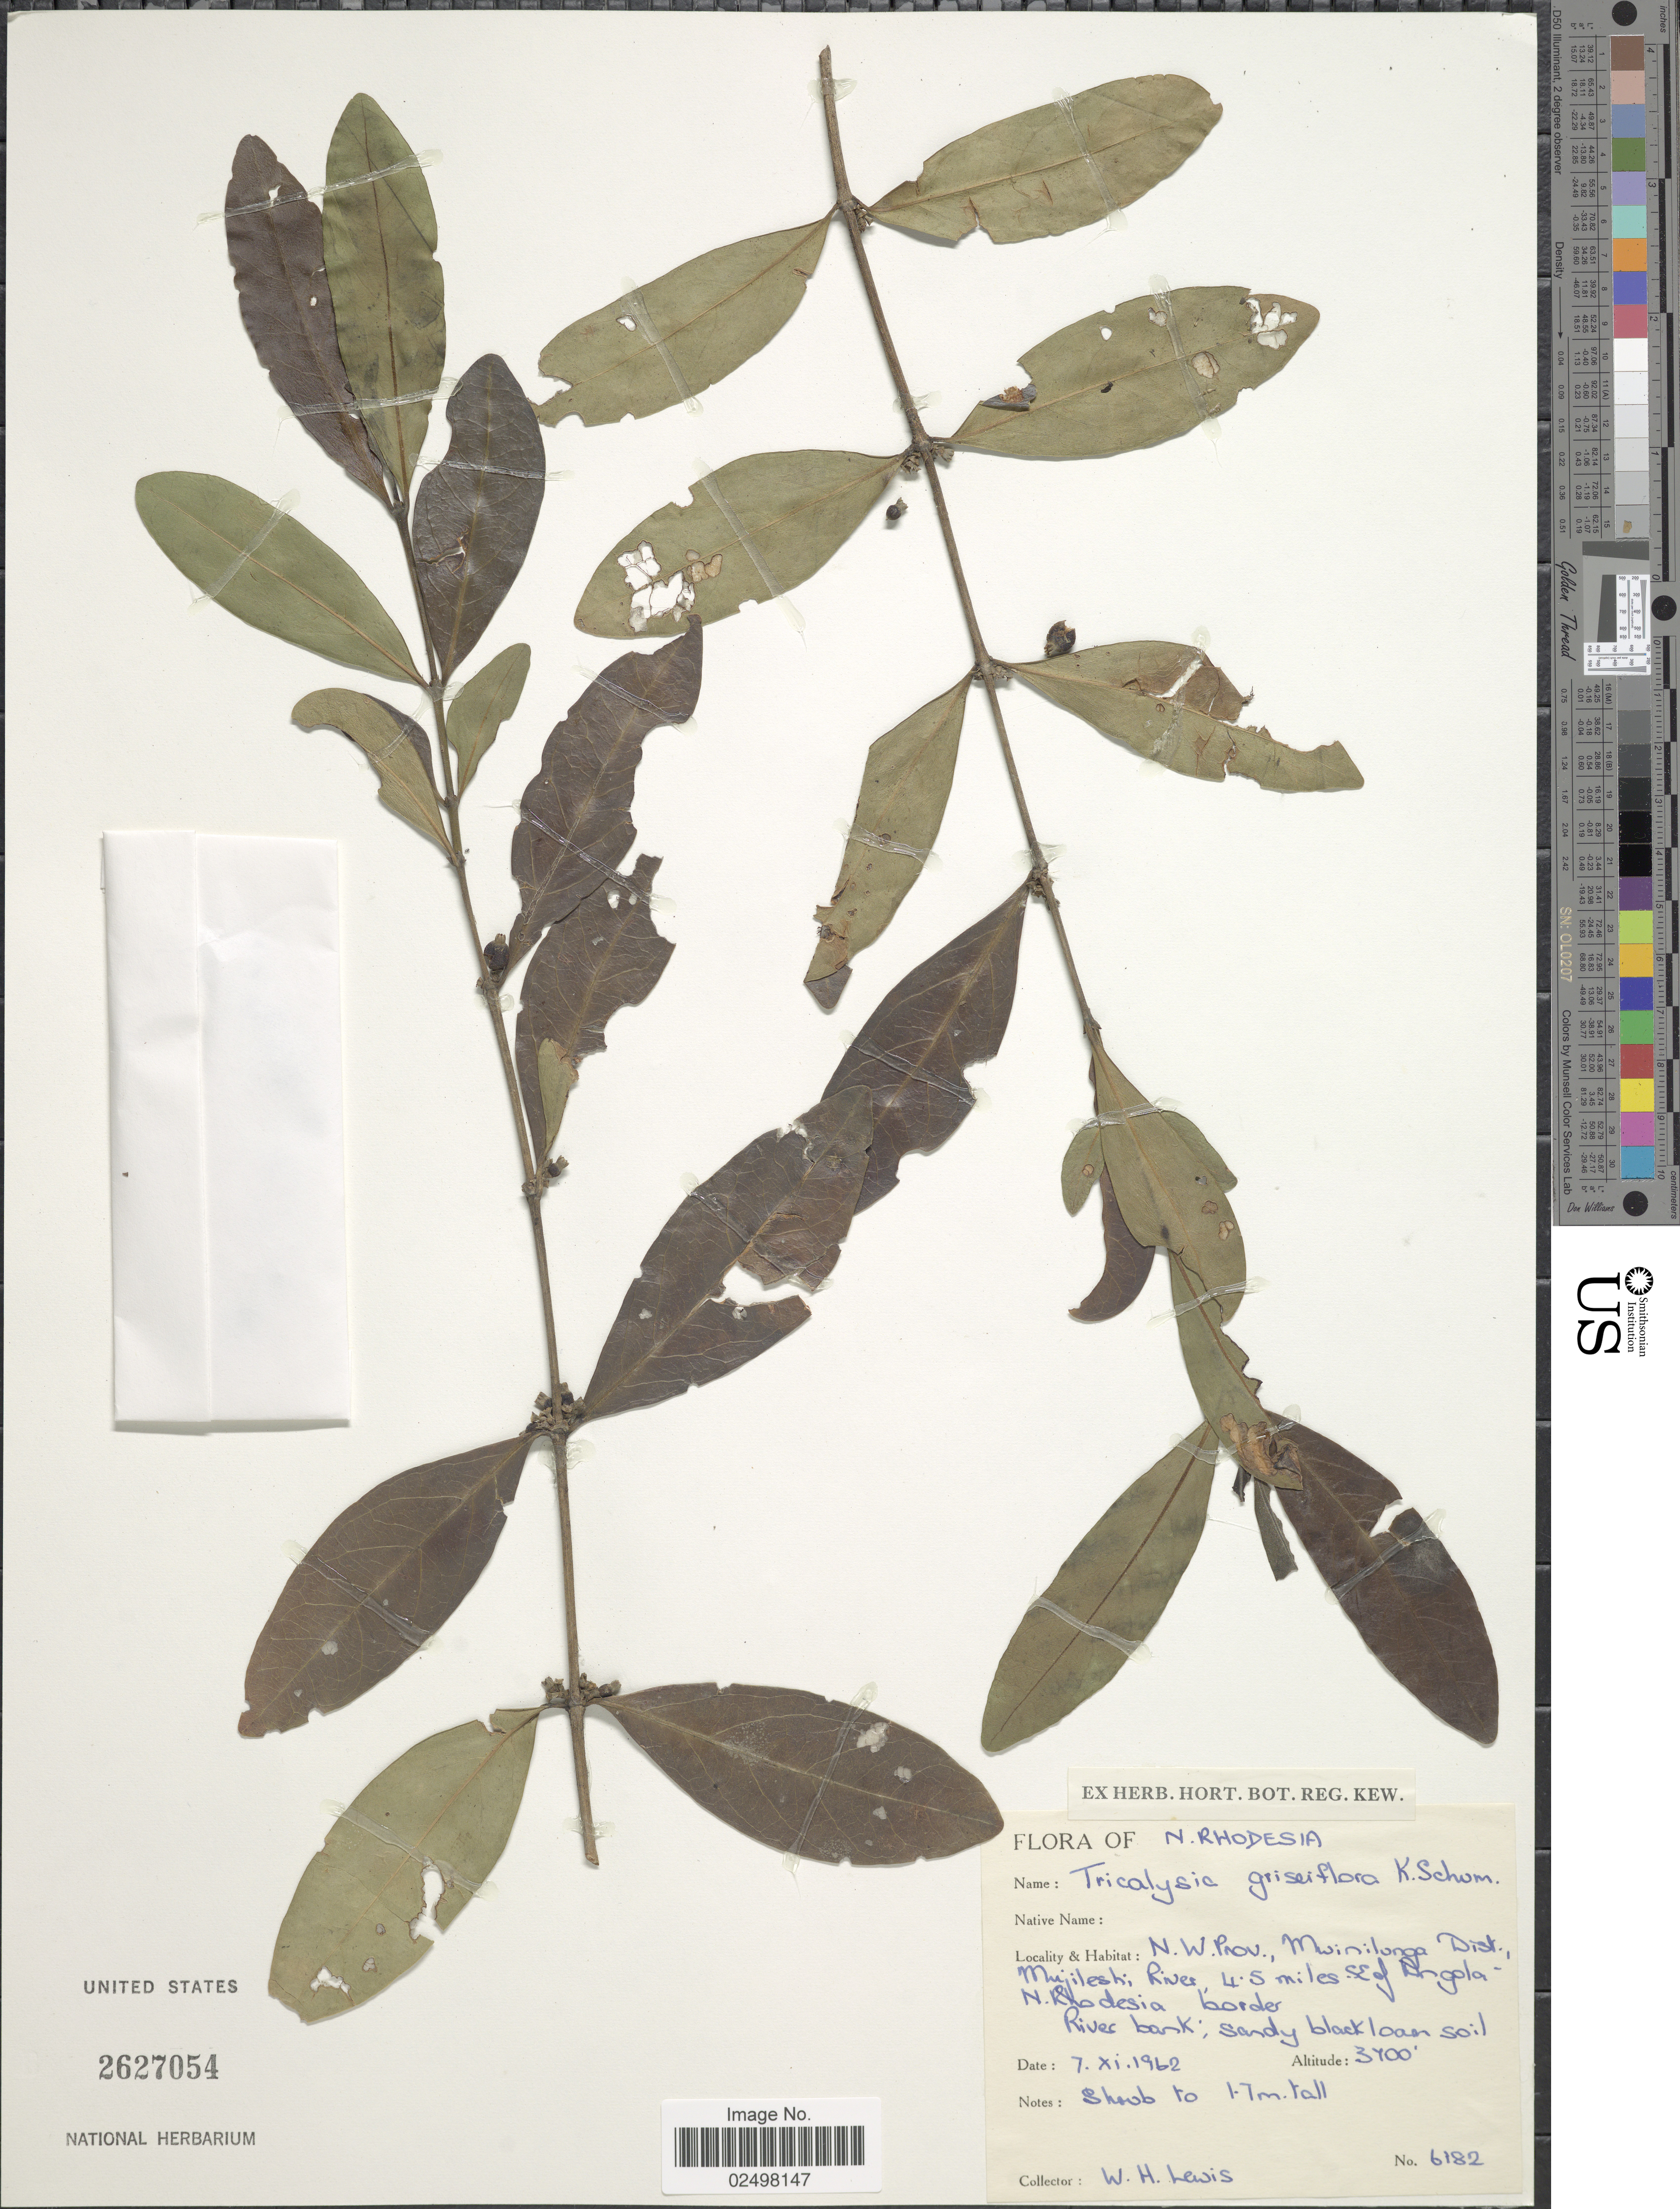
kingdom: Plantae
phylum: Tracheophyta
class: Magnoliopsida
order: Gentianales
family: Rubiaceae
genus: Tricalysia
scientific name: Tricalysia griseiflora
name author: K. Schum.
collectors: W. H. Lewis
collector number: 6182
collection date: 1962-11-07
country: Zambia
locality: N. Rhodesia, N.W. Prov., Mwinilonga Dist., Mujilesh; River, 5-5 miles SE of Angola, N.Rhodesia border; River bank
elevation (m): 1128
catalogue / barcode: US 2627054